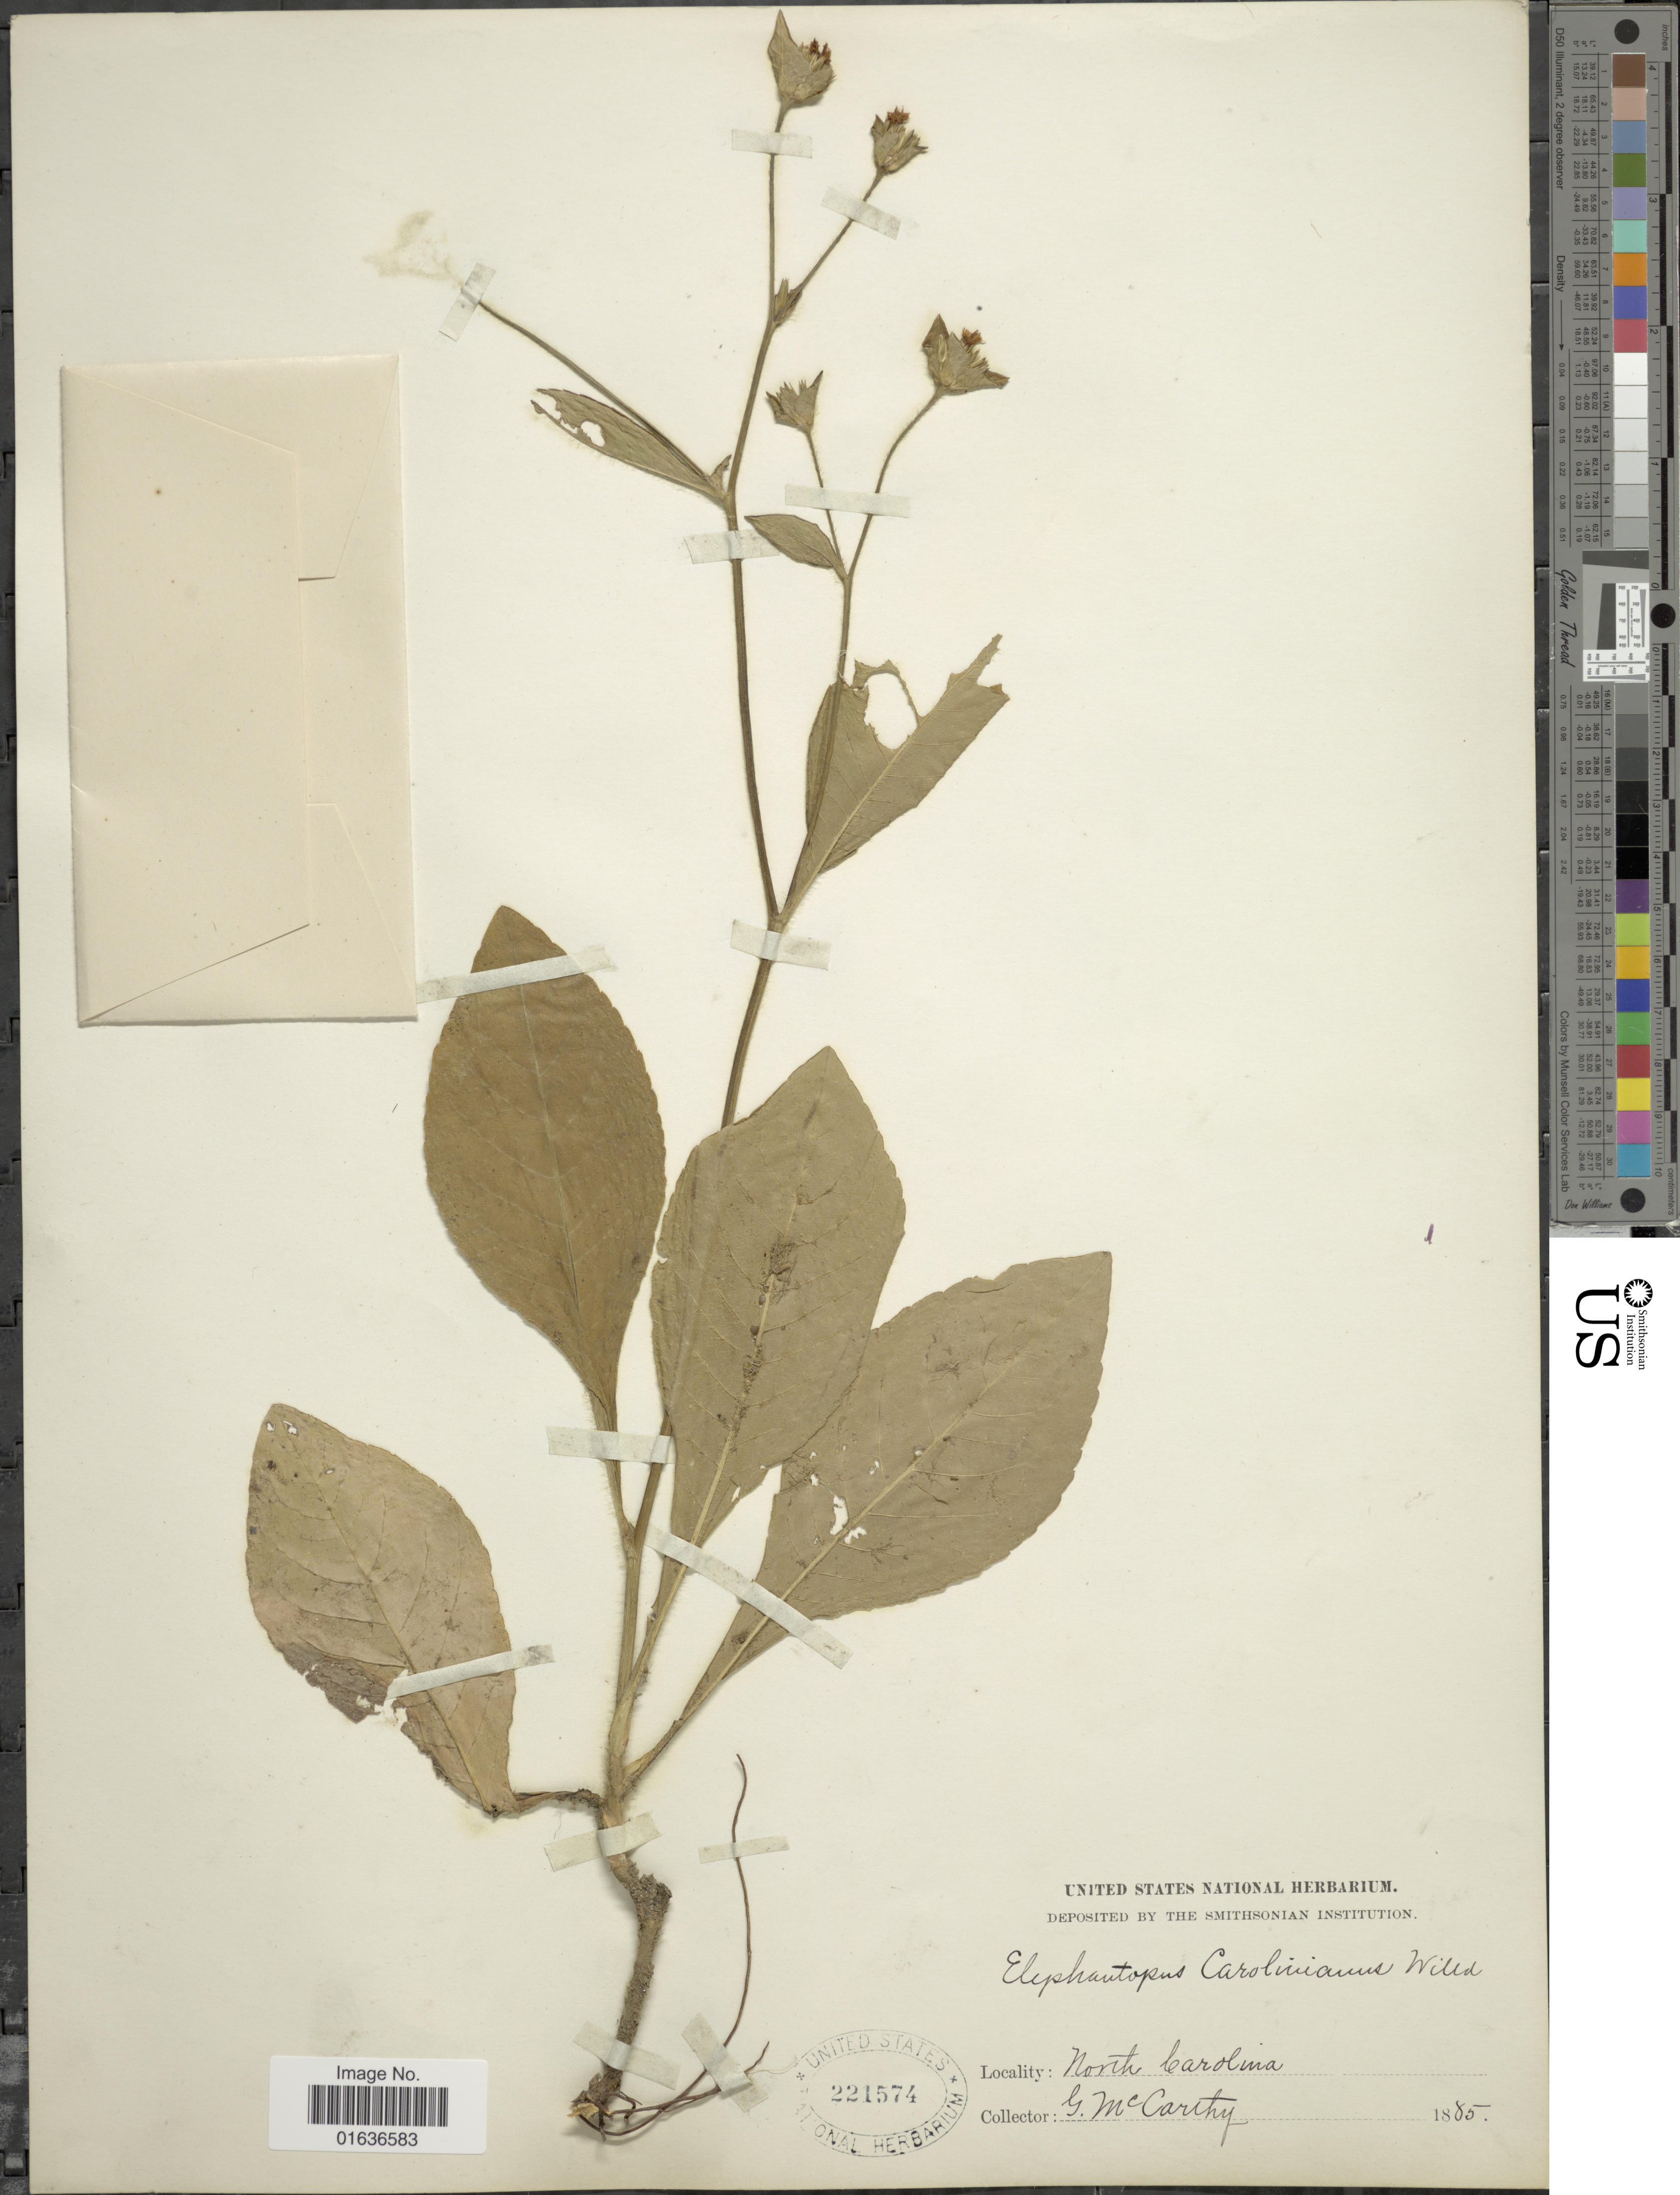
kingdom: Plantae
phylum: Tracheophyta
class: Magnoliopsida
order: Asterales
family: Asteraceae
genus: Elephantopus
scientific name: Elephantopus carolinianus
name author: Raeusch.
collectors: G. M. McCarthy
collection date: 1885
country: United States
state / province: North Carolina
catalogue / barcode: US 221574